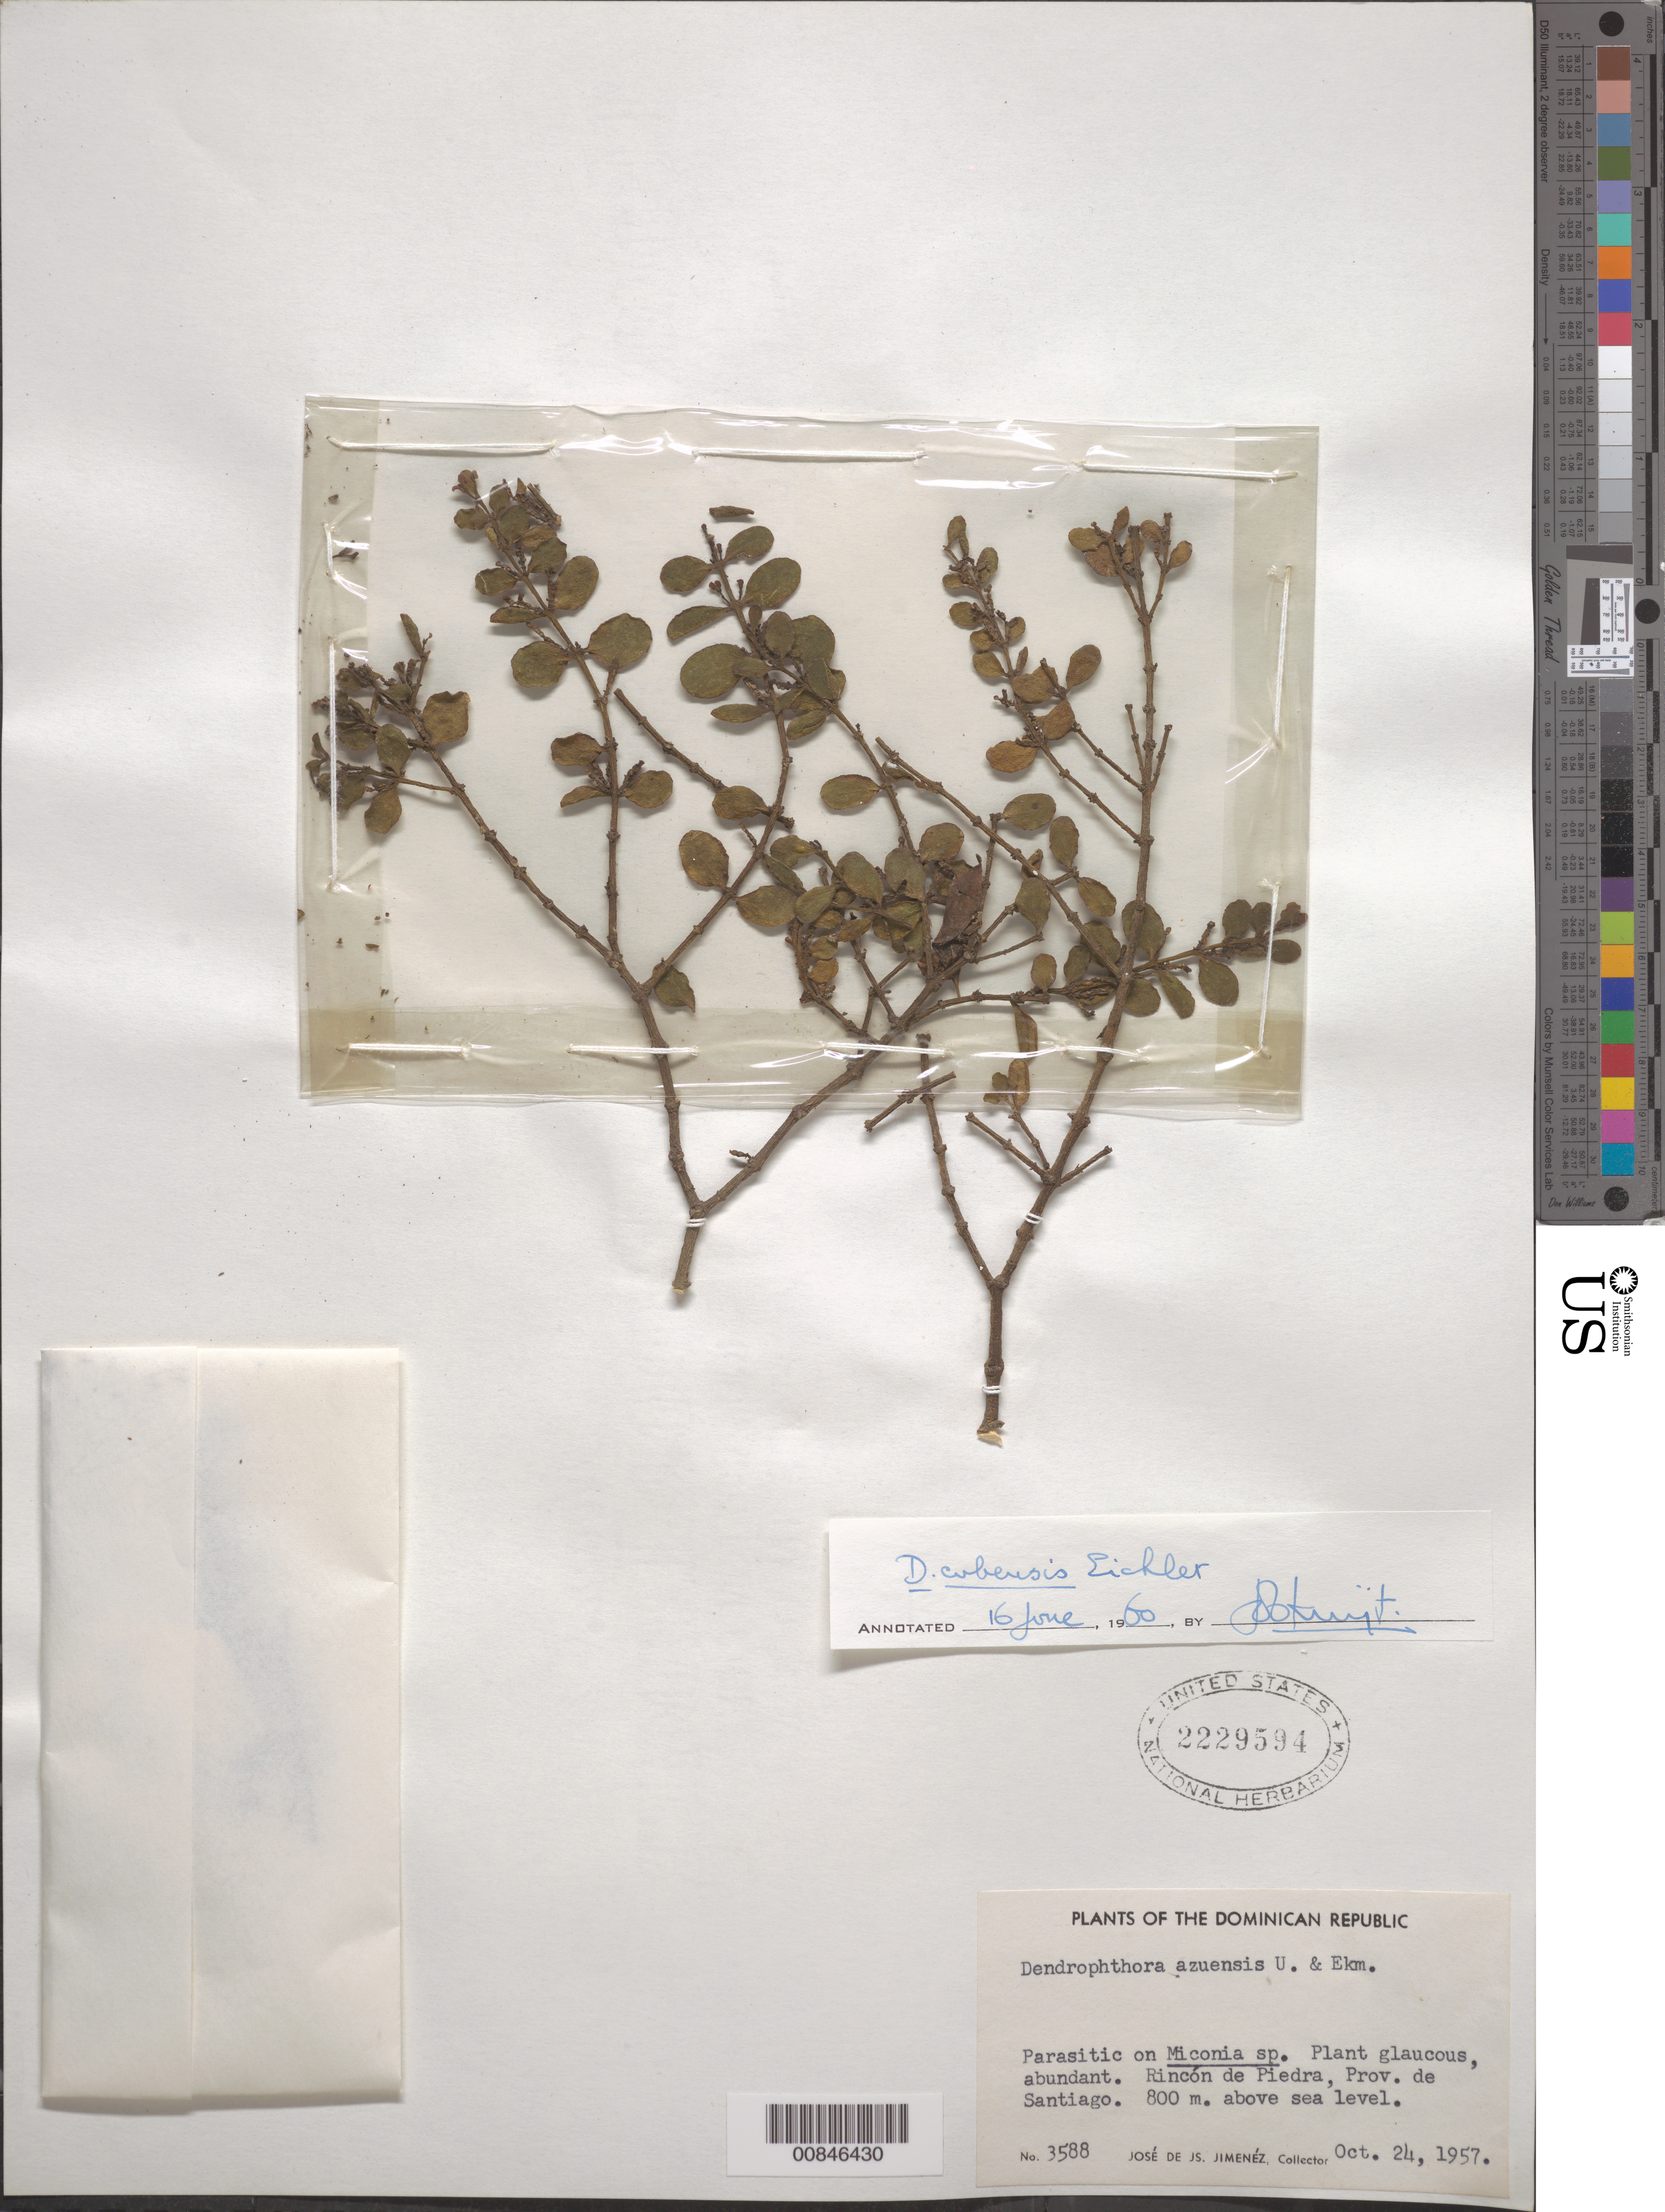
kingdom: Plantae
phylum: Tracheophyta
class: Magnoliopsida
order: Santalales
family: Viscaceae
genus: Dendrophthora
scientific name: Dendrophthora cubensis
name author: Eichler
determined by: Kuijt, Job, (CANADA)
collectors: J. J. Jiménez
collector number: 3588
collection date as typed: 24 Oct 1957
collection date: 1957-10-24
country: Dominican Republic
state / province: Santiago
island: Hispaniola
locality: Rincón de Piedra.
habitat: On Miconia sp.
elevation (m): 800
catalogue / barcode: US 2229594